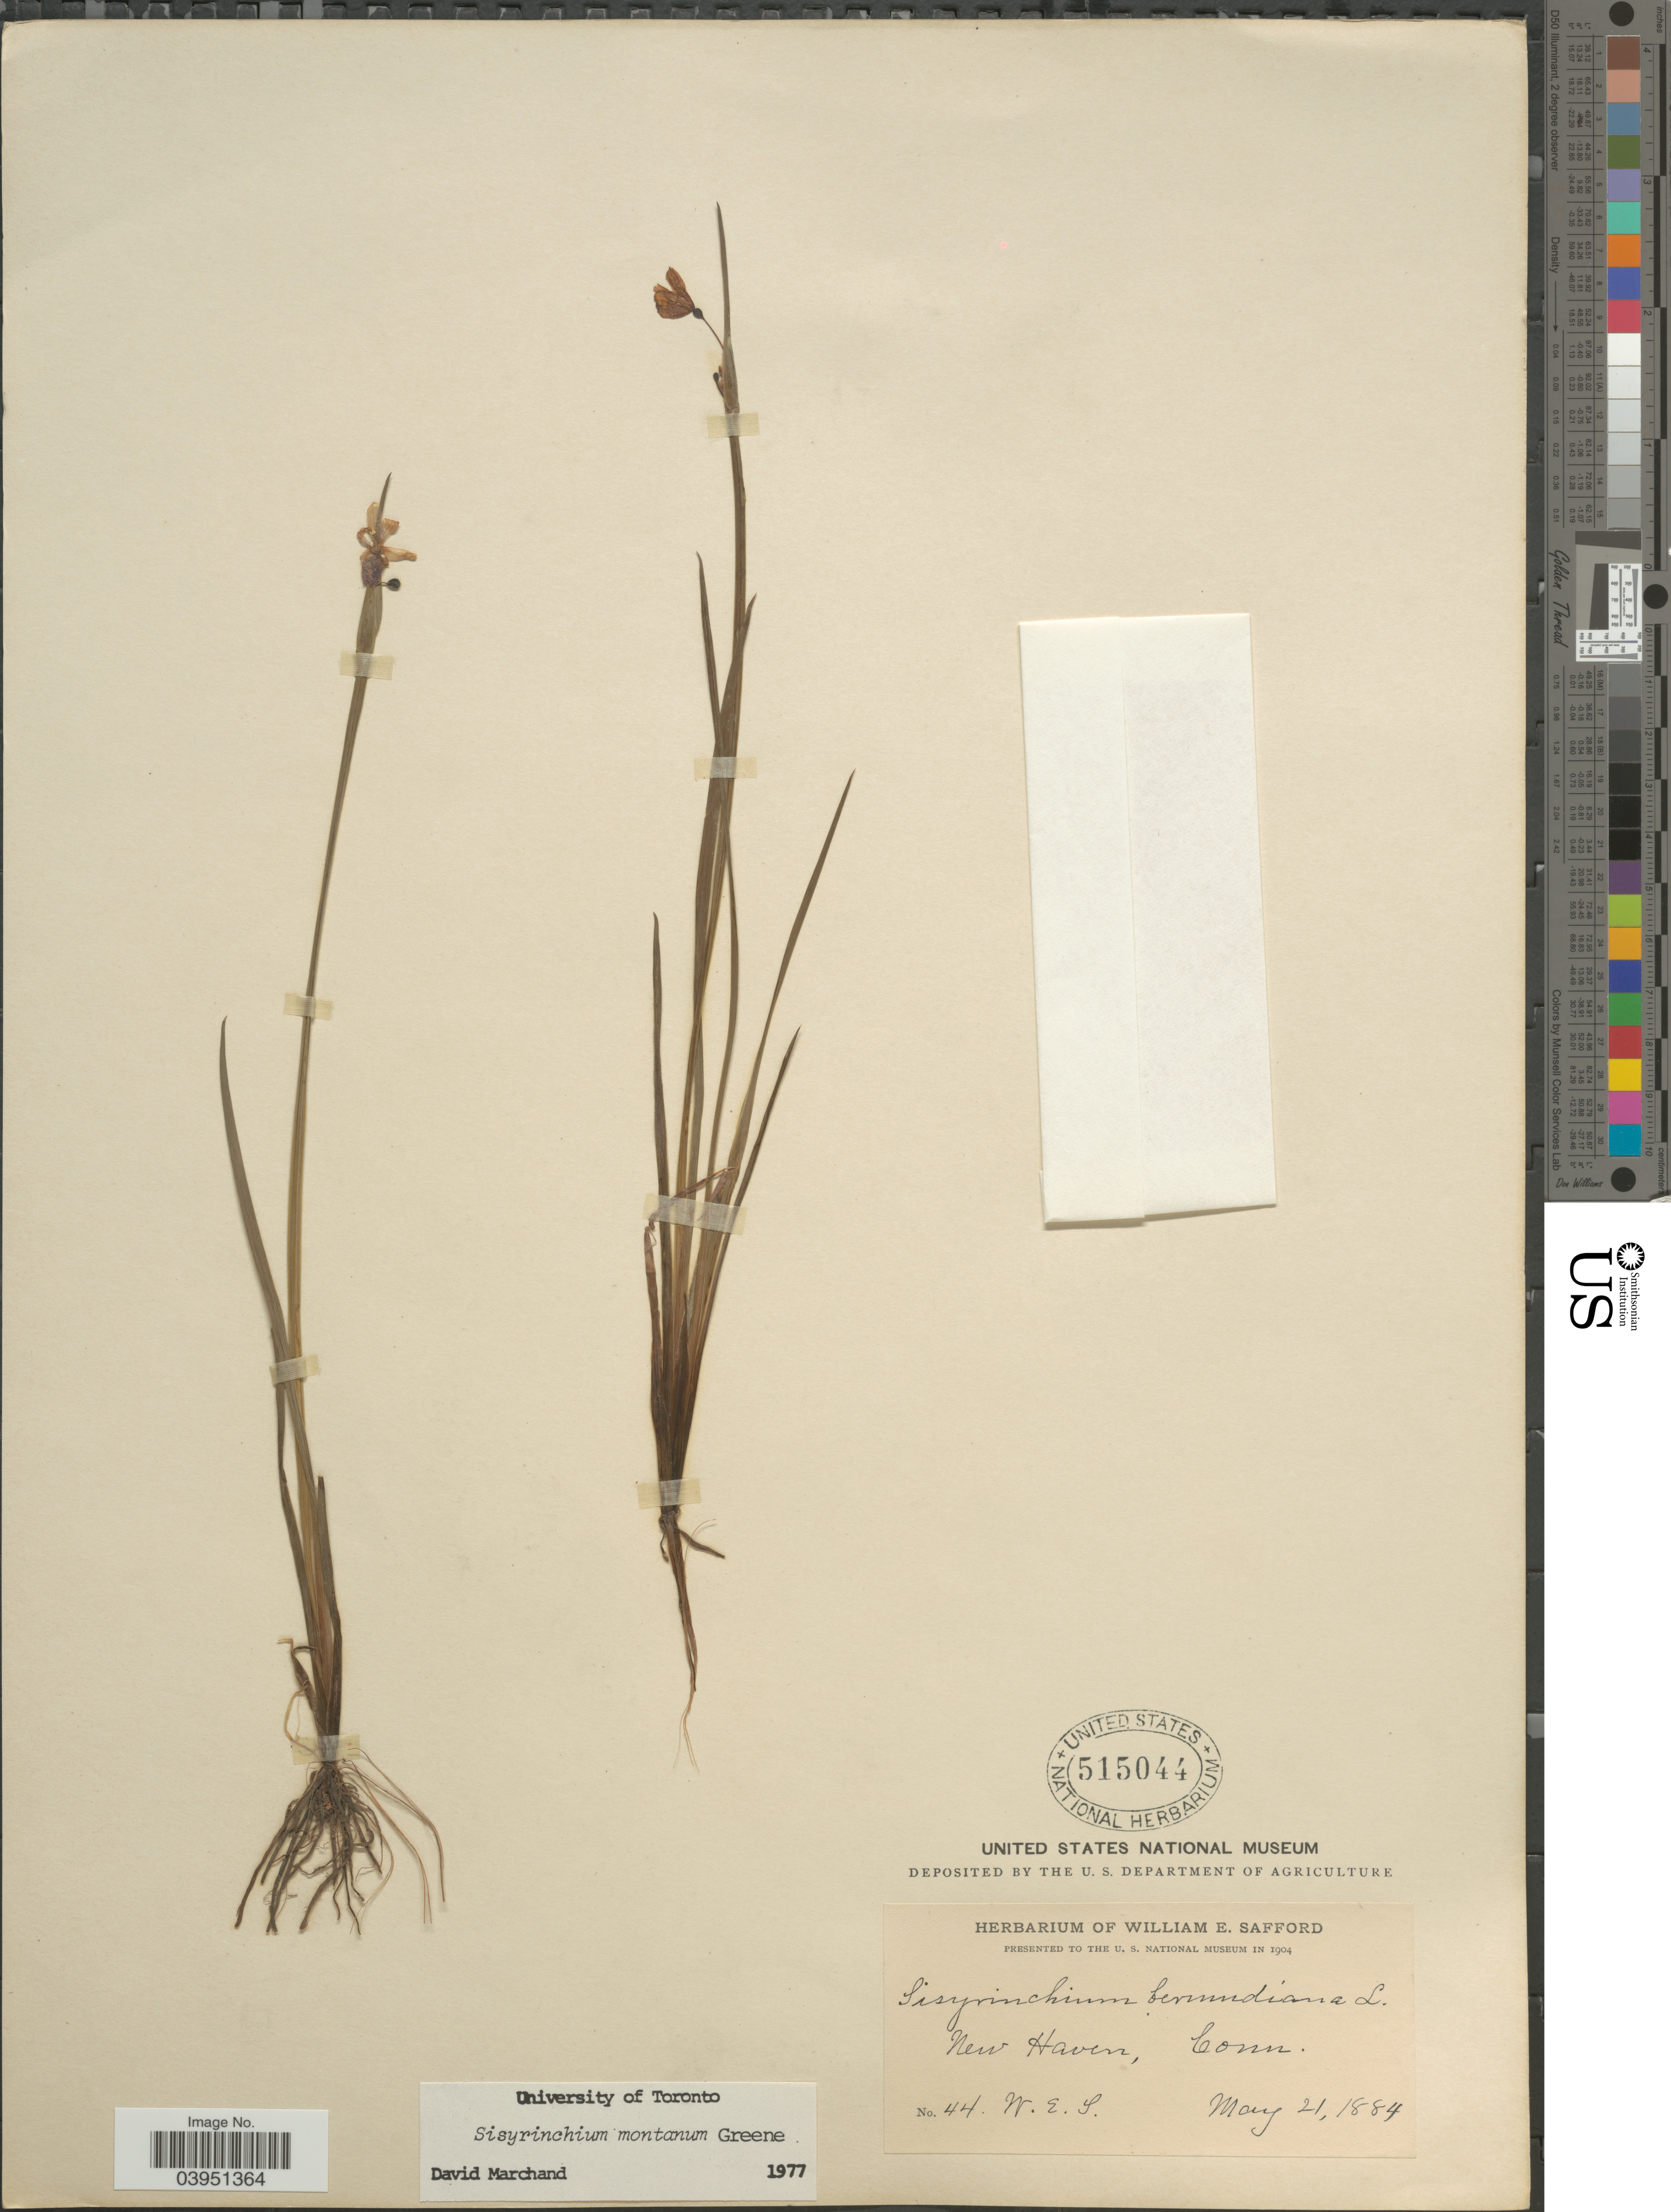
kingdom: Plantae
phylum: Tracheophyta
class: Liliopsida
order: Asparagales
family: Iridaceae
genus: Sisyrinchium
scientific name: Sisyrinchium montanum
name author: Greene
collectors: W. E. Safford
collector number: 44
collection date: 1884-05-21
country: United States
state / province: Connecticut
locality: New Haven.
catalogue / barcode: US 515044